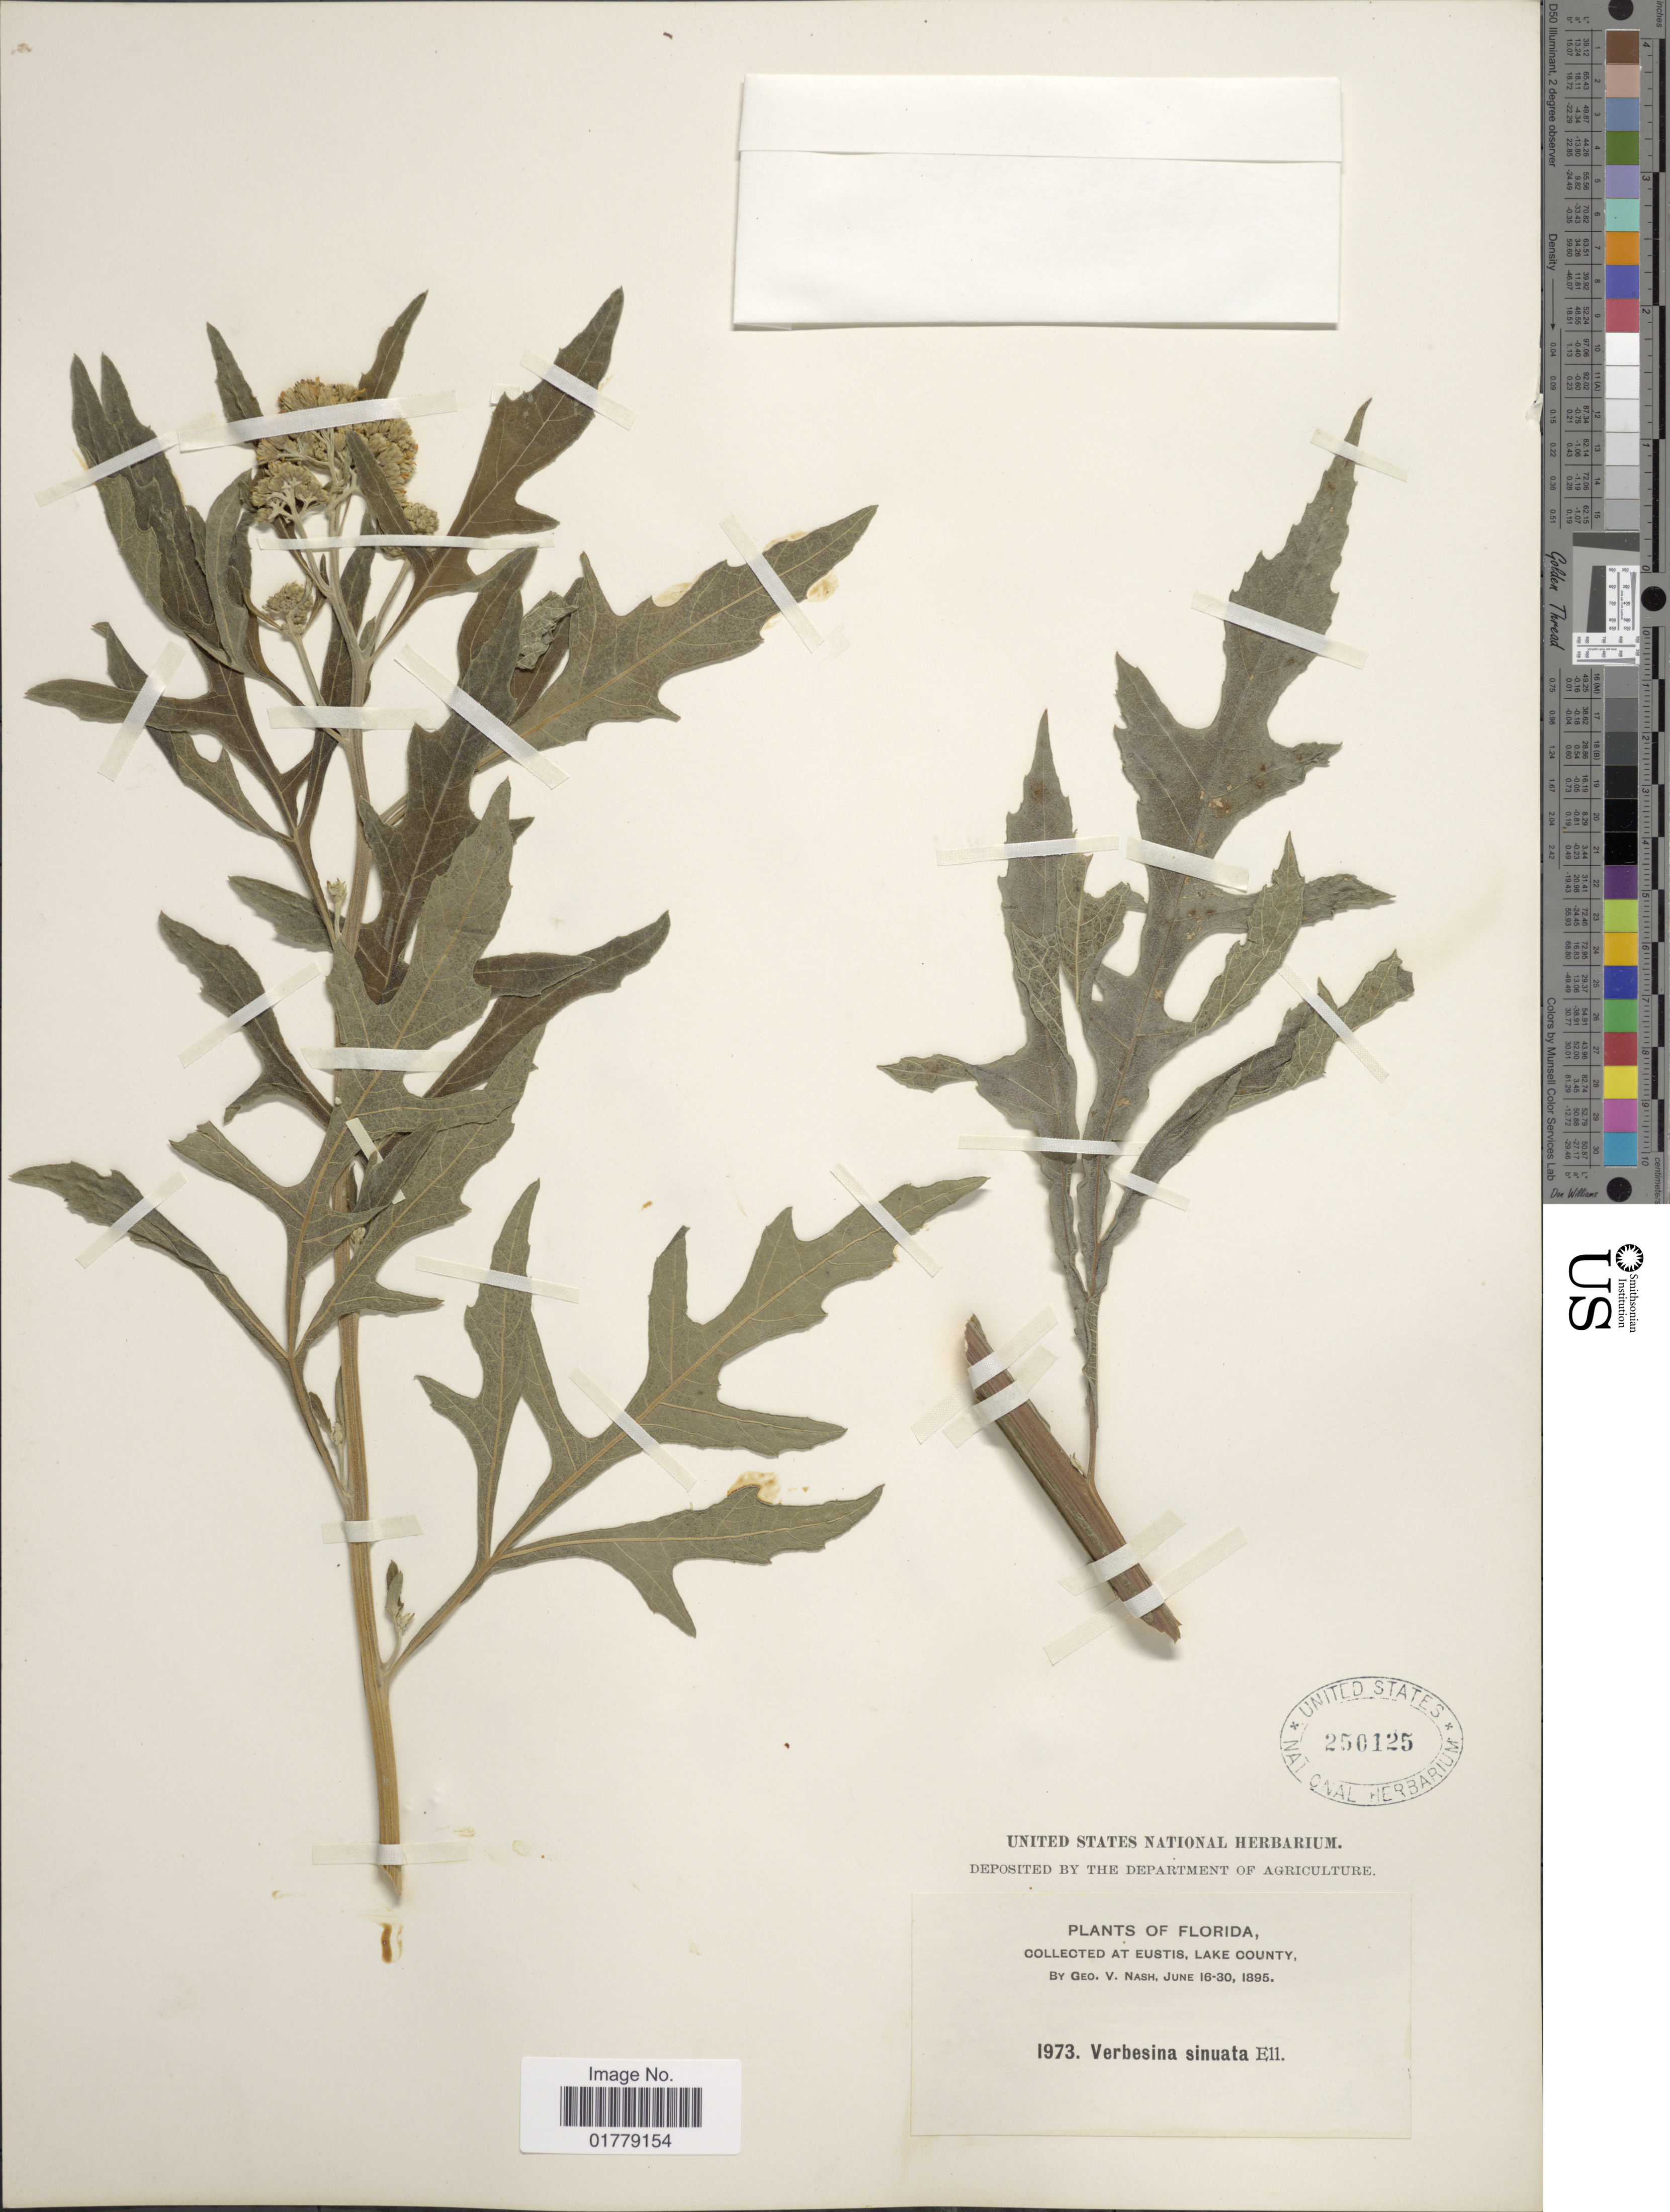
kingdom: Plantae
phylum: Tracheophyta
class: Magnoliopsida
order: Asterales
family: Asteraceae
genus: Verbesina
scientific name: Verbesina laciniata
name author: Poir. & Nutt.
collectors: G. V. Nash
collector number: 1973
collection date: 1895-06-16/1895-06-30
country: United States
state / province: Florida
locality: At Eustis, Lake County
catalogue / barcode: US 250125